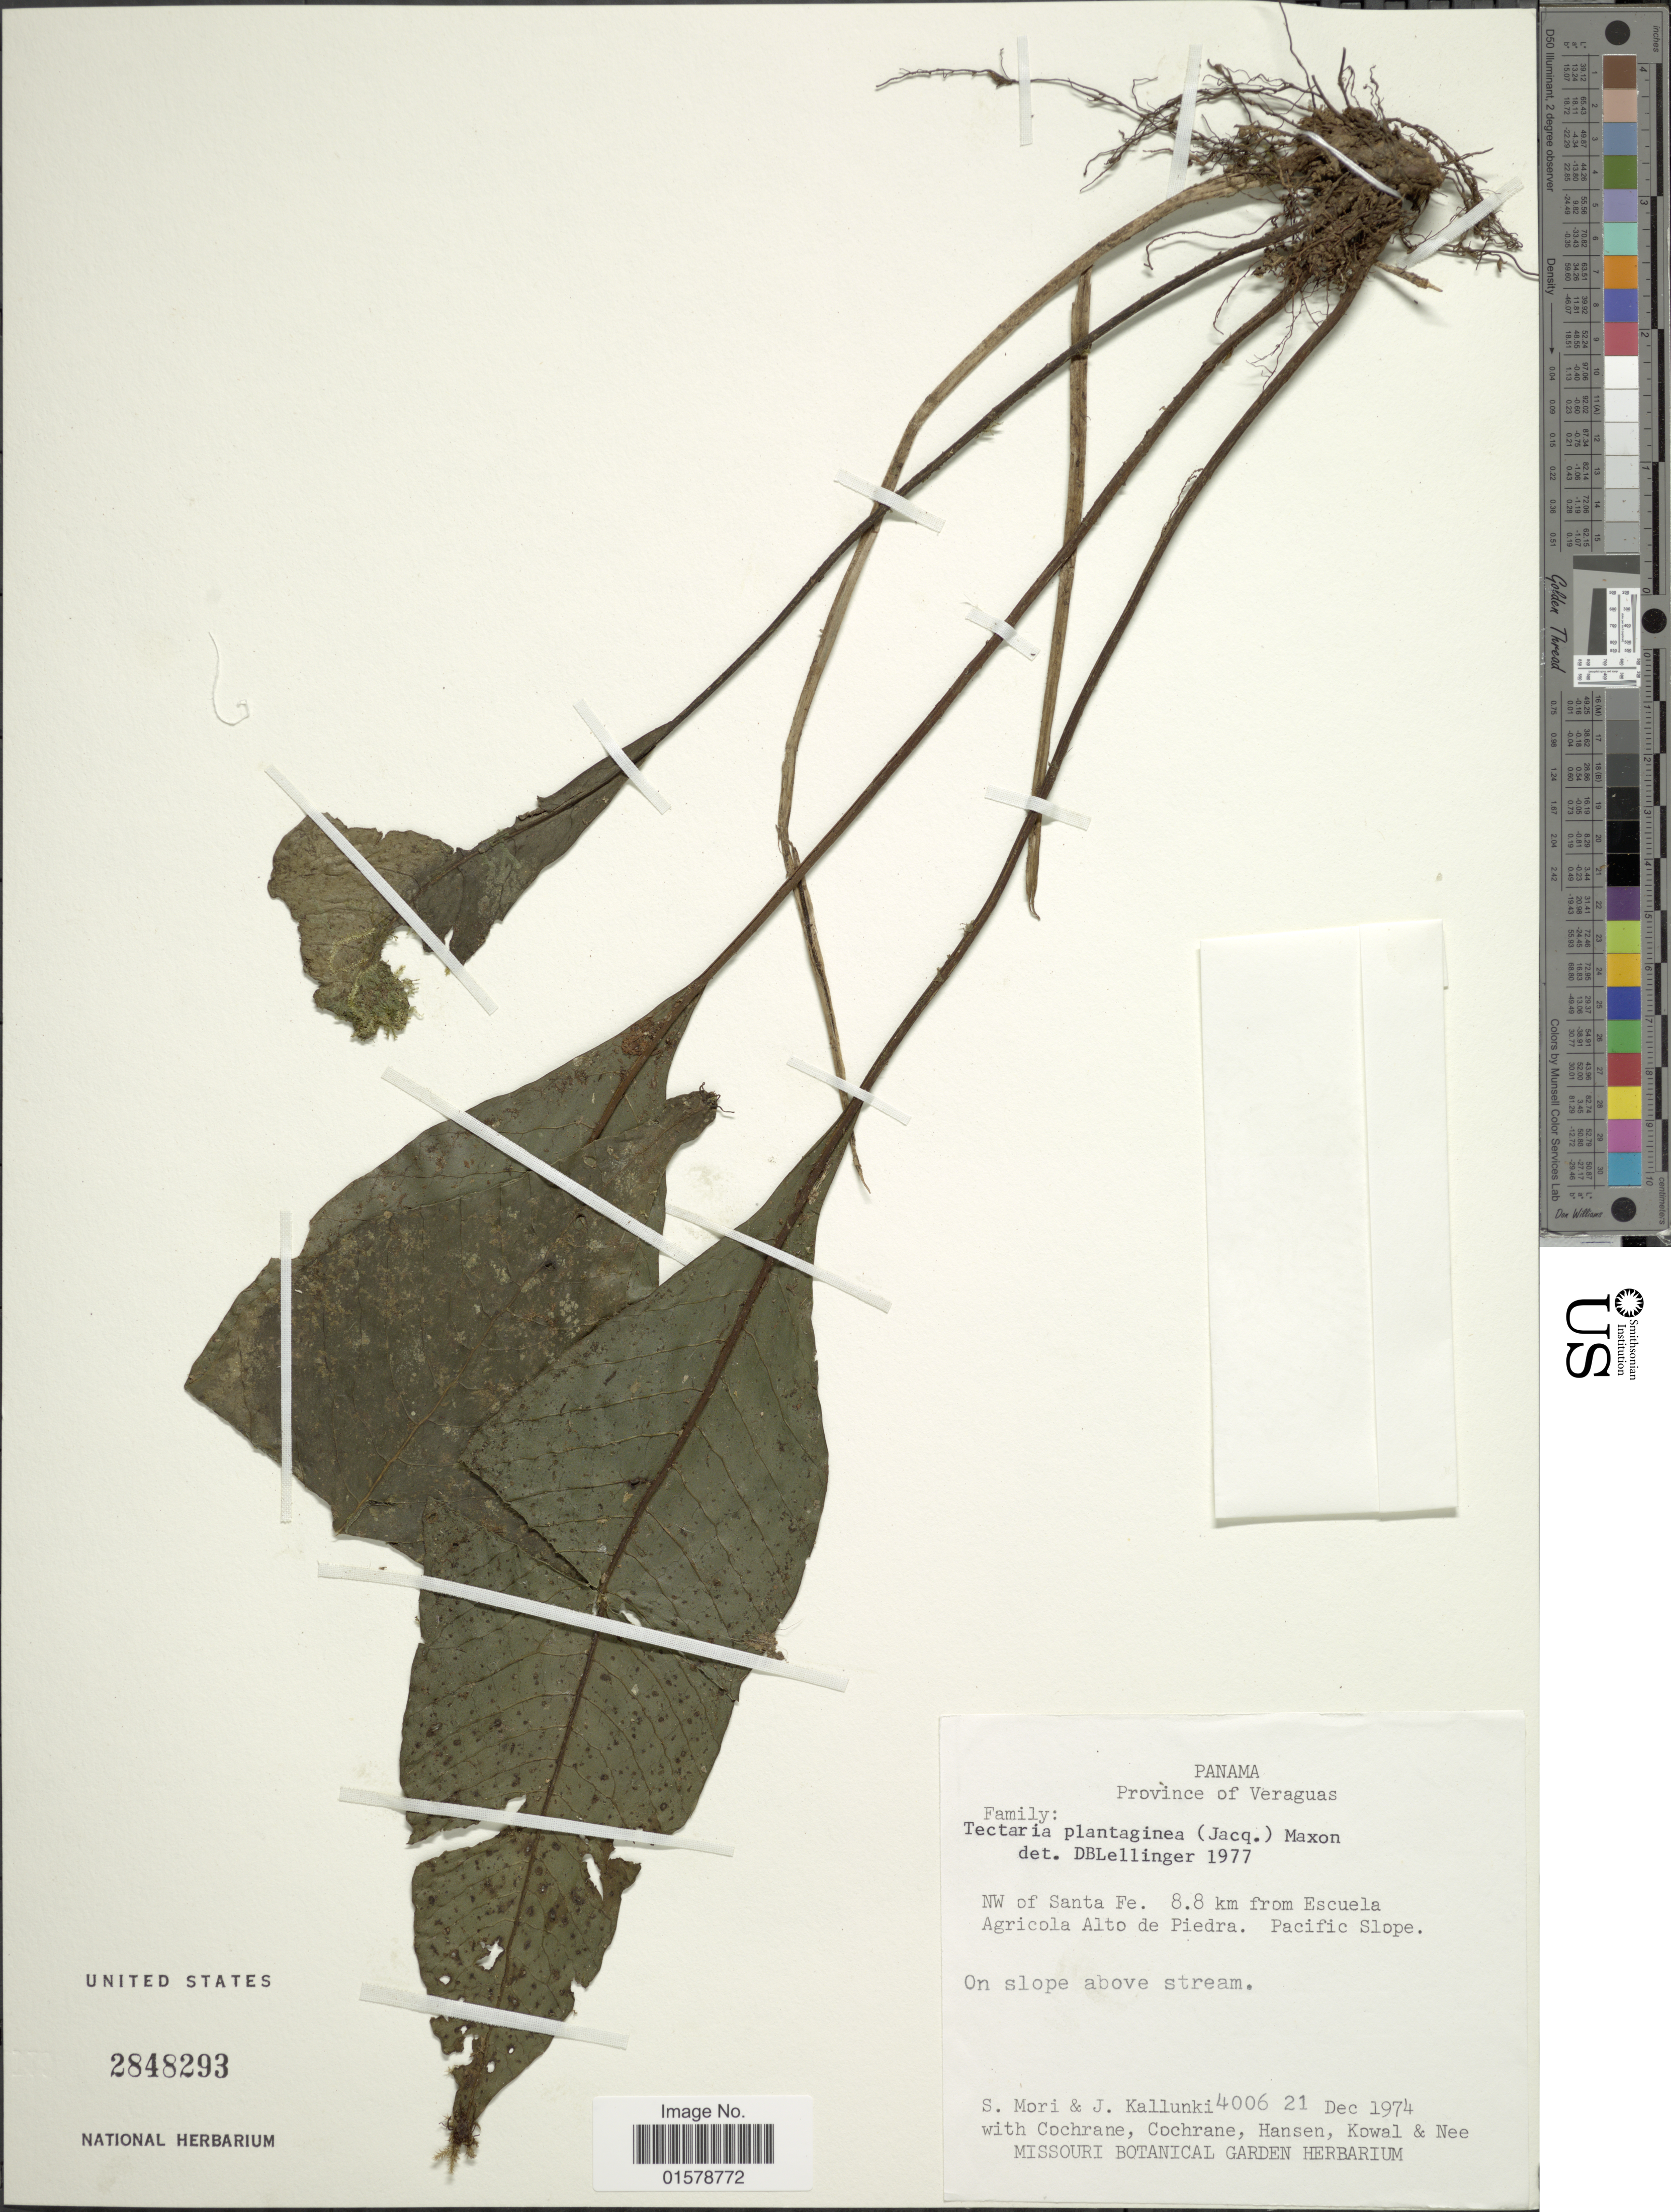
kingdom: Plantae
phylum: Tracheophyta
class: Polypodiopsida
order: Polypodiales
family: Tectariaceae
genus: Tectaria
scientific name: Tectaria plantaginea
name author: (Jacq.) Maxon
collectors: S. Mori, J. Kallunki, Cochrane & Cochrane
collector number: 4006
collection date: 1974-12-21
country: Panama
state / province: Veraguas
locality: Panama, Province of Veraguas, NW of Santa Fe. 8.8km from Escuela Agricola Alto de Piedra. Pacific Sloe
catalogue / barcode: US 2848293